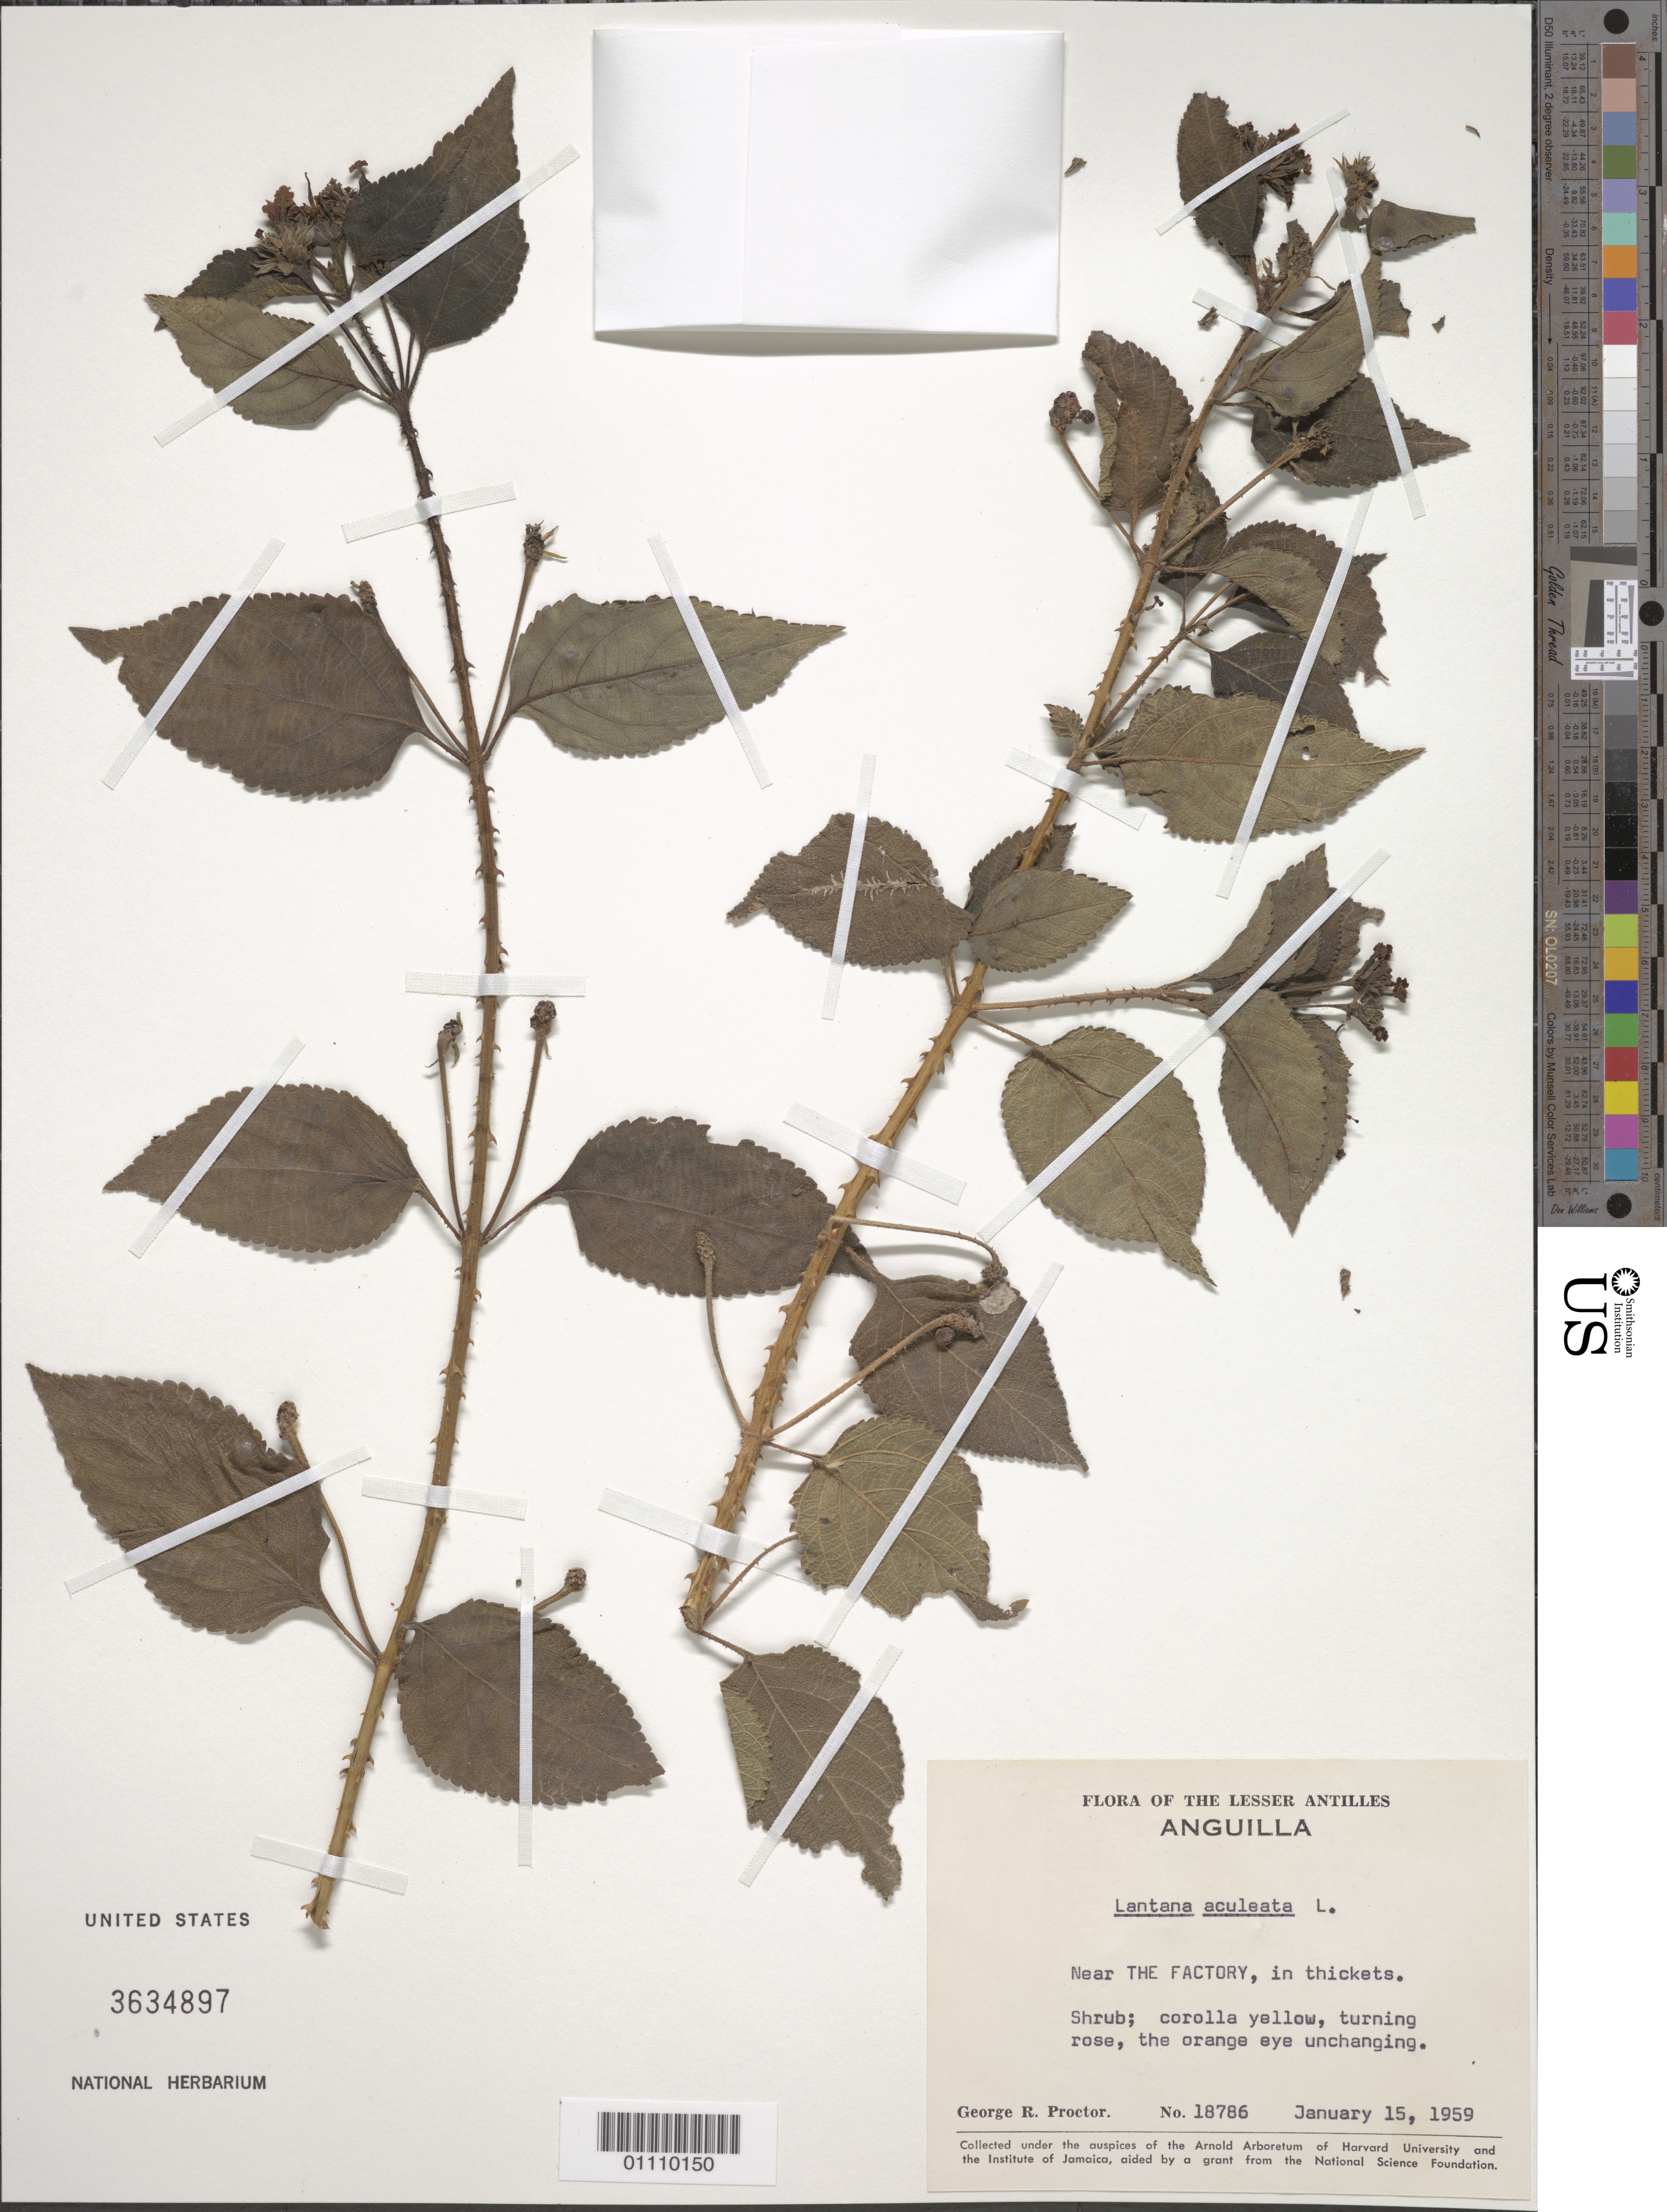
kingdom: Plantae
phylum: Tracheophyta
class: Magnoliopsida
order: Lamiales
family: Verbenaceae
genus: Lantana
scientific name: Lantana x aculeata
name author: L.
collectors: G. R. Proctor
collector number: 18786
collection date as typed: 15 Jan 1959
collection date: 1959-01-15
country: Anguilla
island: Anguilla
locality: The Factory, near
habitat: In thickets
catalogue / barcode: US 3634897